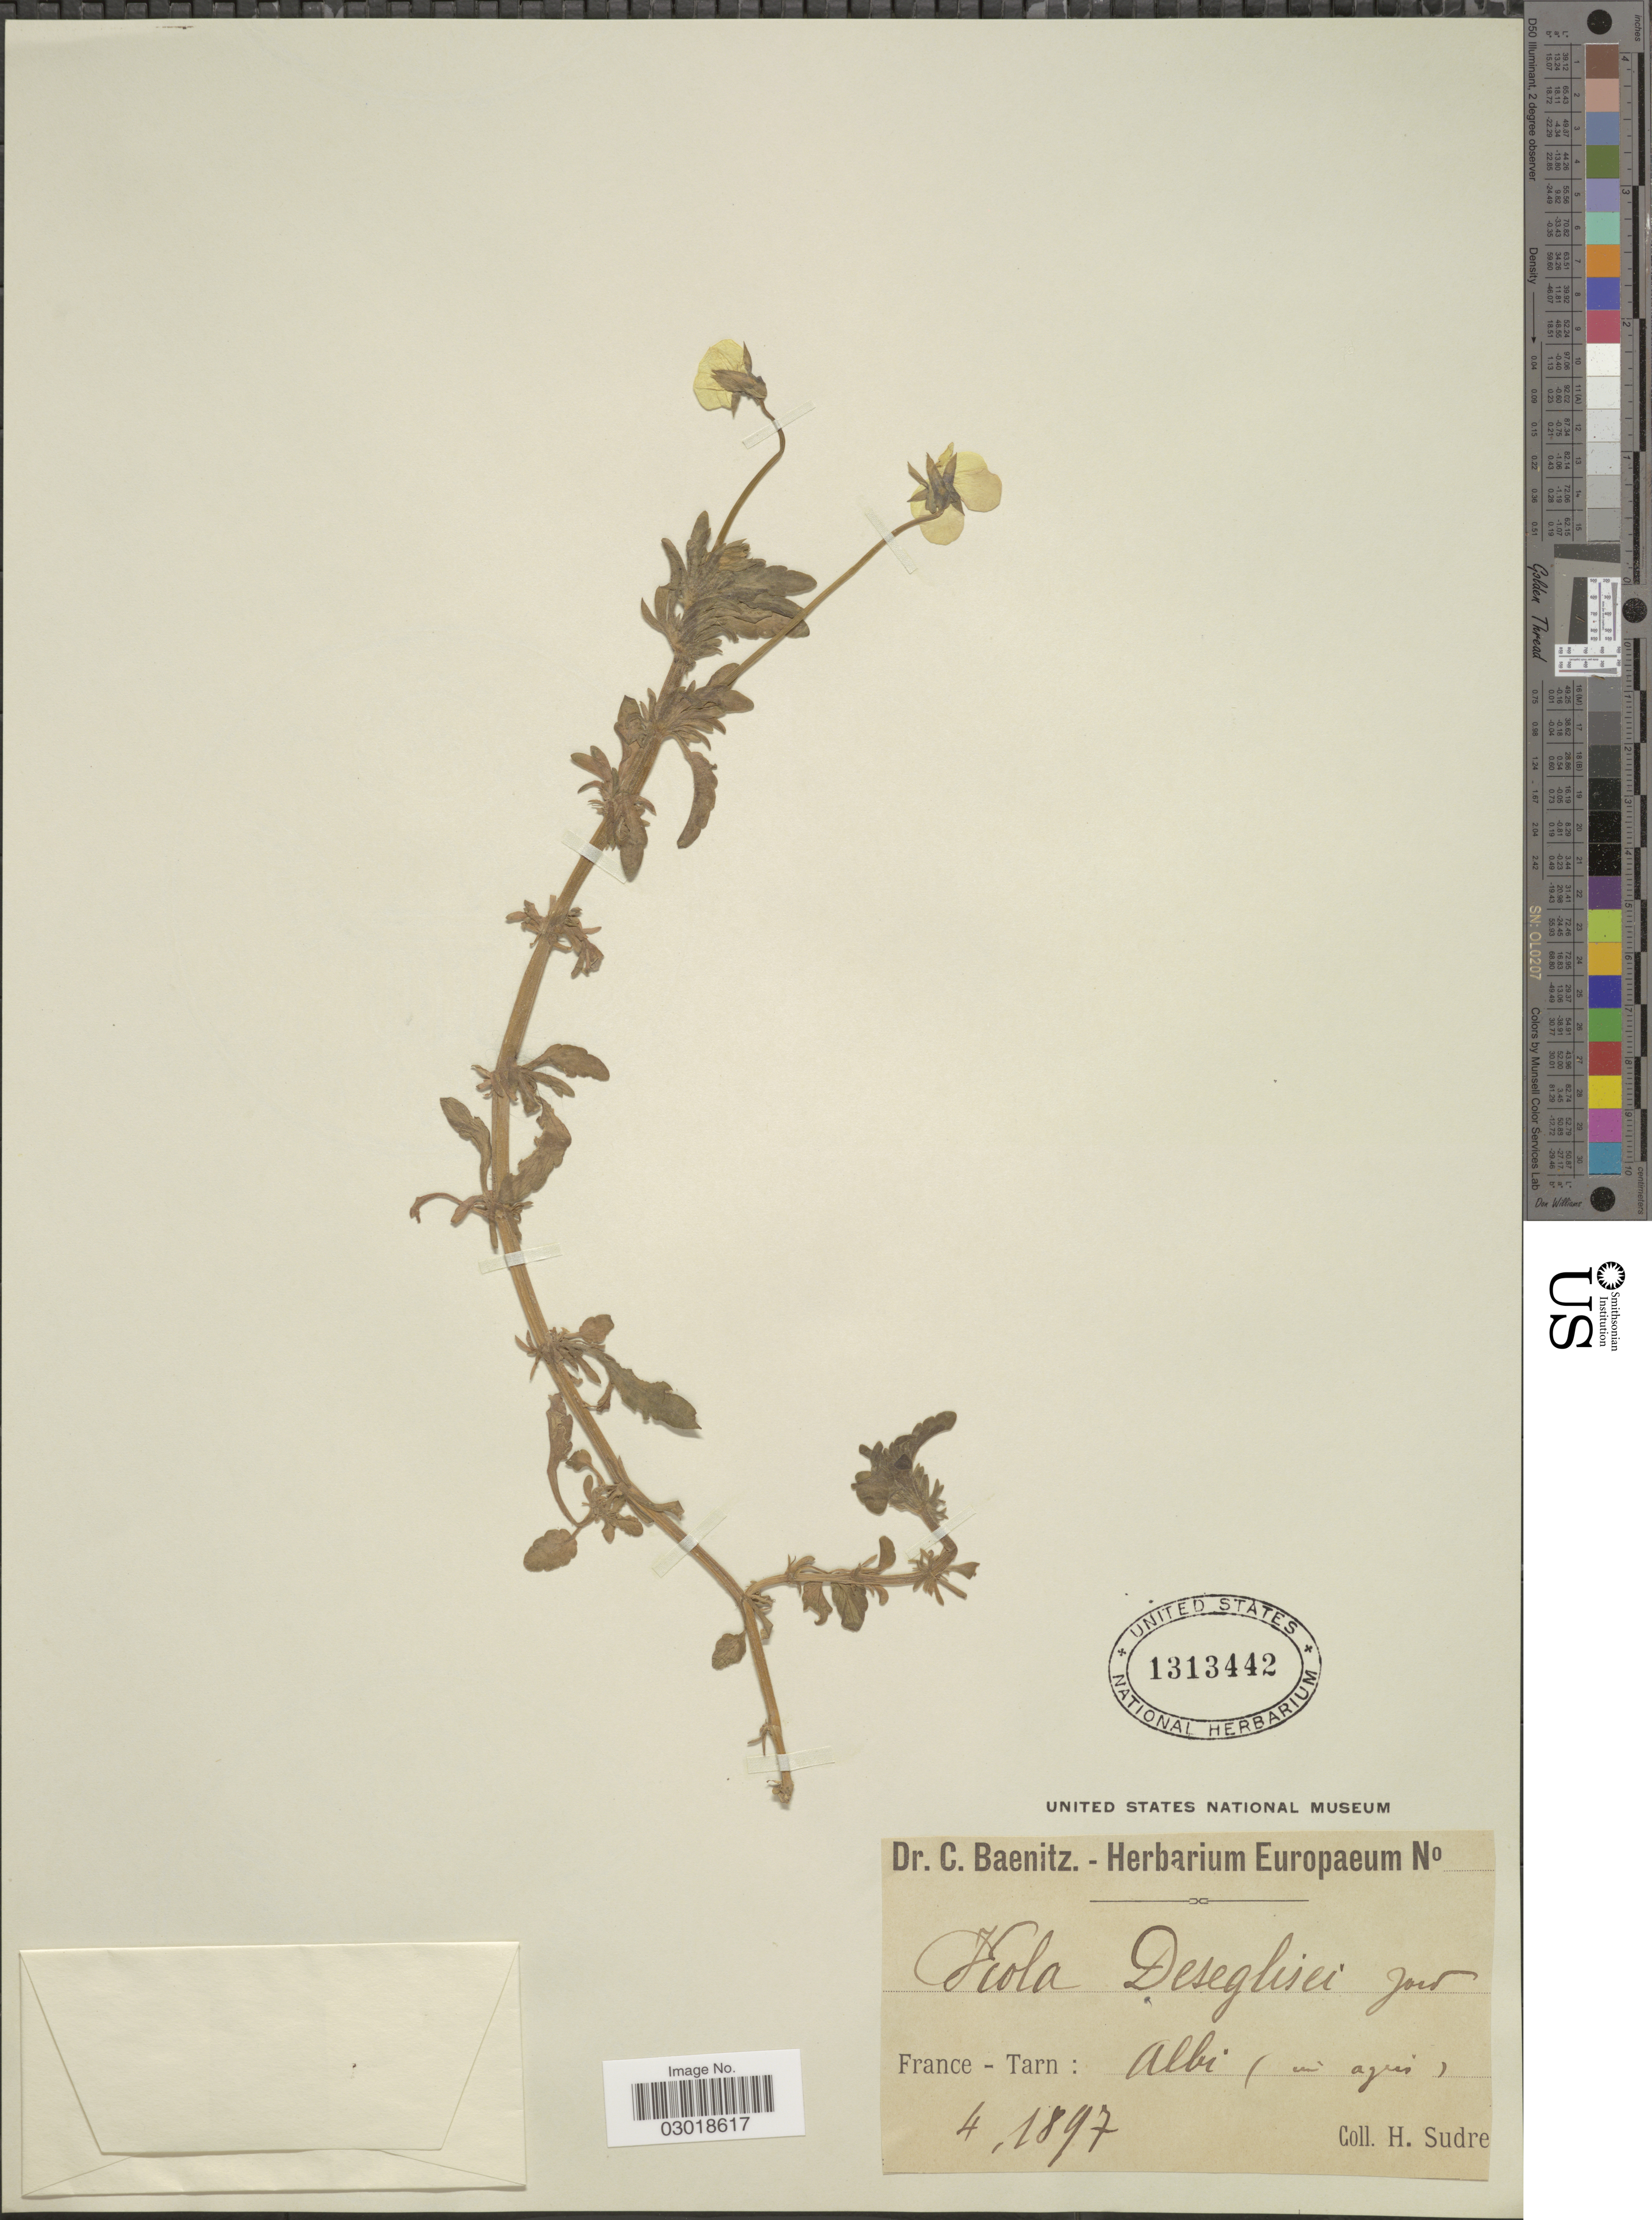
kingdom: Plantae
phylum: Tracheophyta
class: Magnoliopsida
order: Malpighiales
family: Violaceae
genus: Viola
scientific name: Viola deseglisei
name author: Jord. ex Boreau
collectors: H. Sudre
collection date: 1897-04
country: France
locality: Tarn: Albi (in agris).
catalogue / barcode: US 1313442